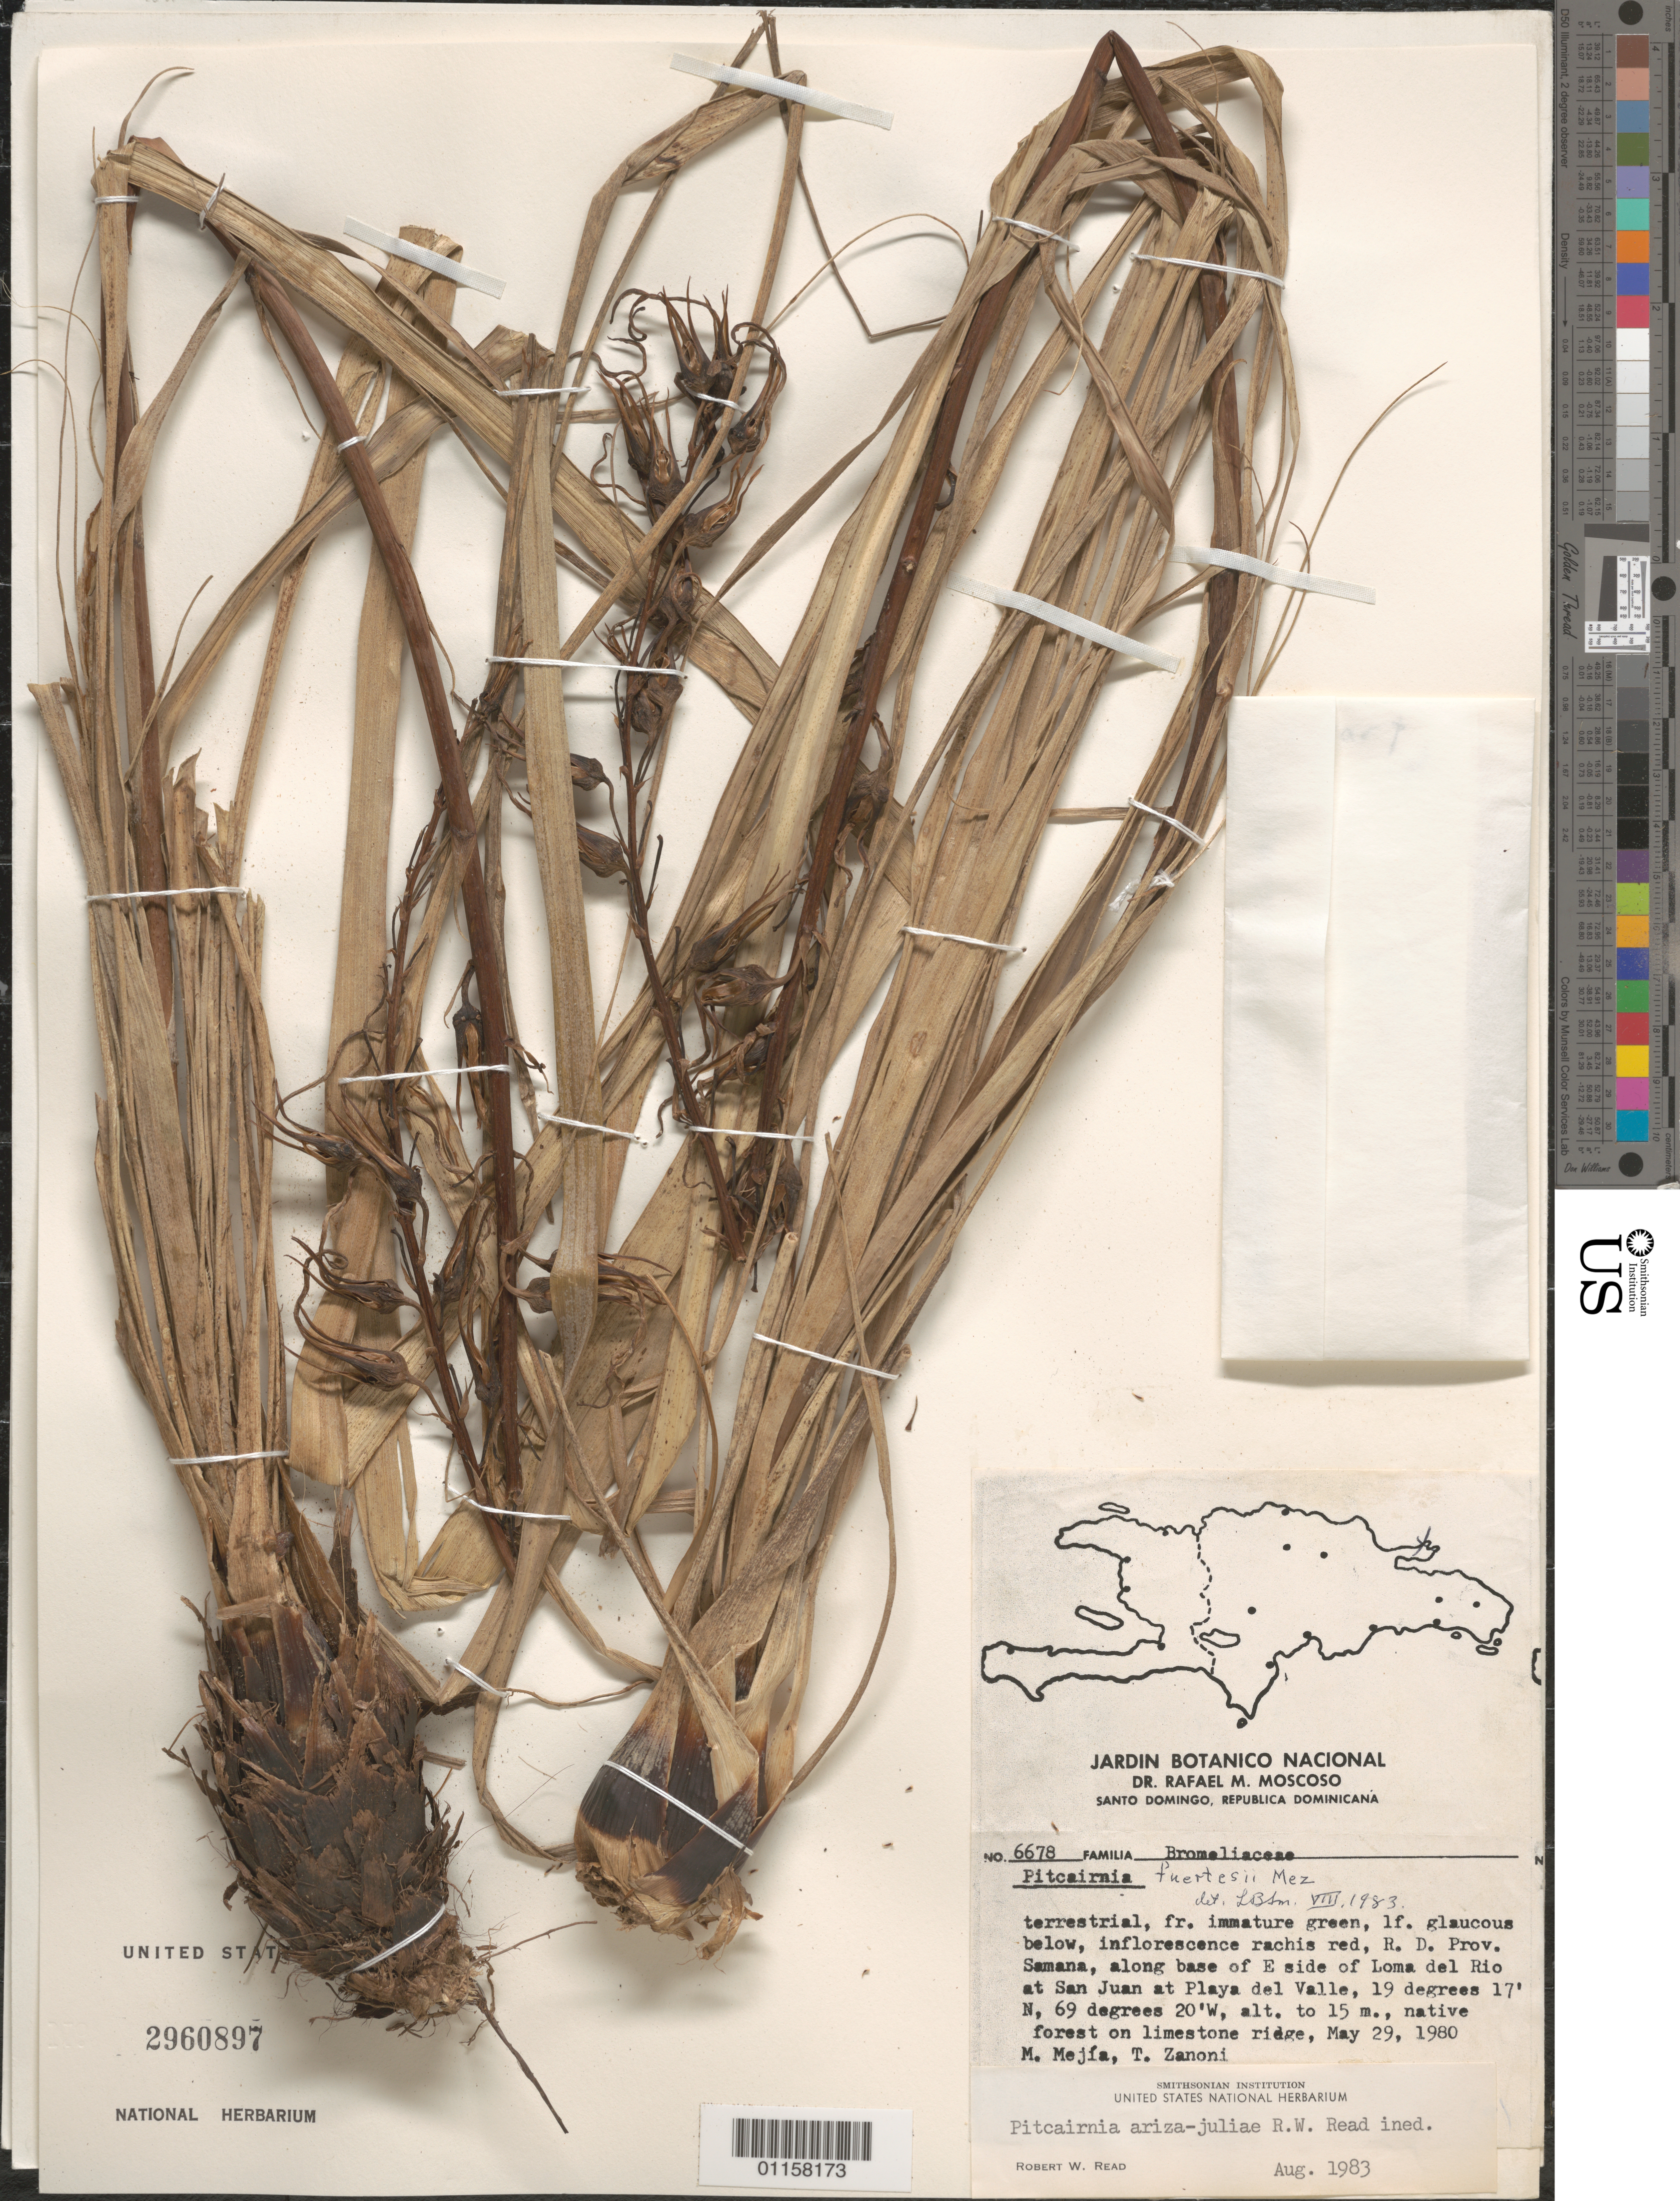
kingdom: Plantae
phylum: Tracheophyta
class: Liliopsida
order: Poales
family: Bromeliaceae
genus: Pitcairnia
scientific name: Pitcairnia sp.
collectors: M. Mejia & T. A. Zanoni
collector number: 6678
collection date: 1980-05-29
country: Dominican Republic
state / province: Samaná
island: Hispaniola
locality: Loma del Rio, along base of E side; at San Juan at Playa del Valle.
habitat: Native forest on limestone ridge.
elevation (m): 15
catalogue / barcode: US 2960897